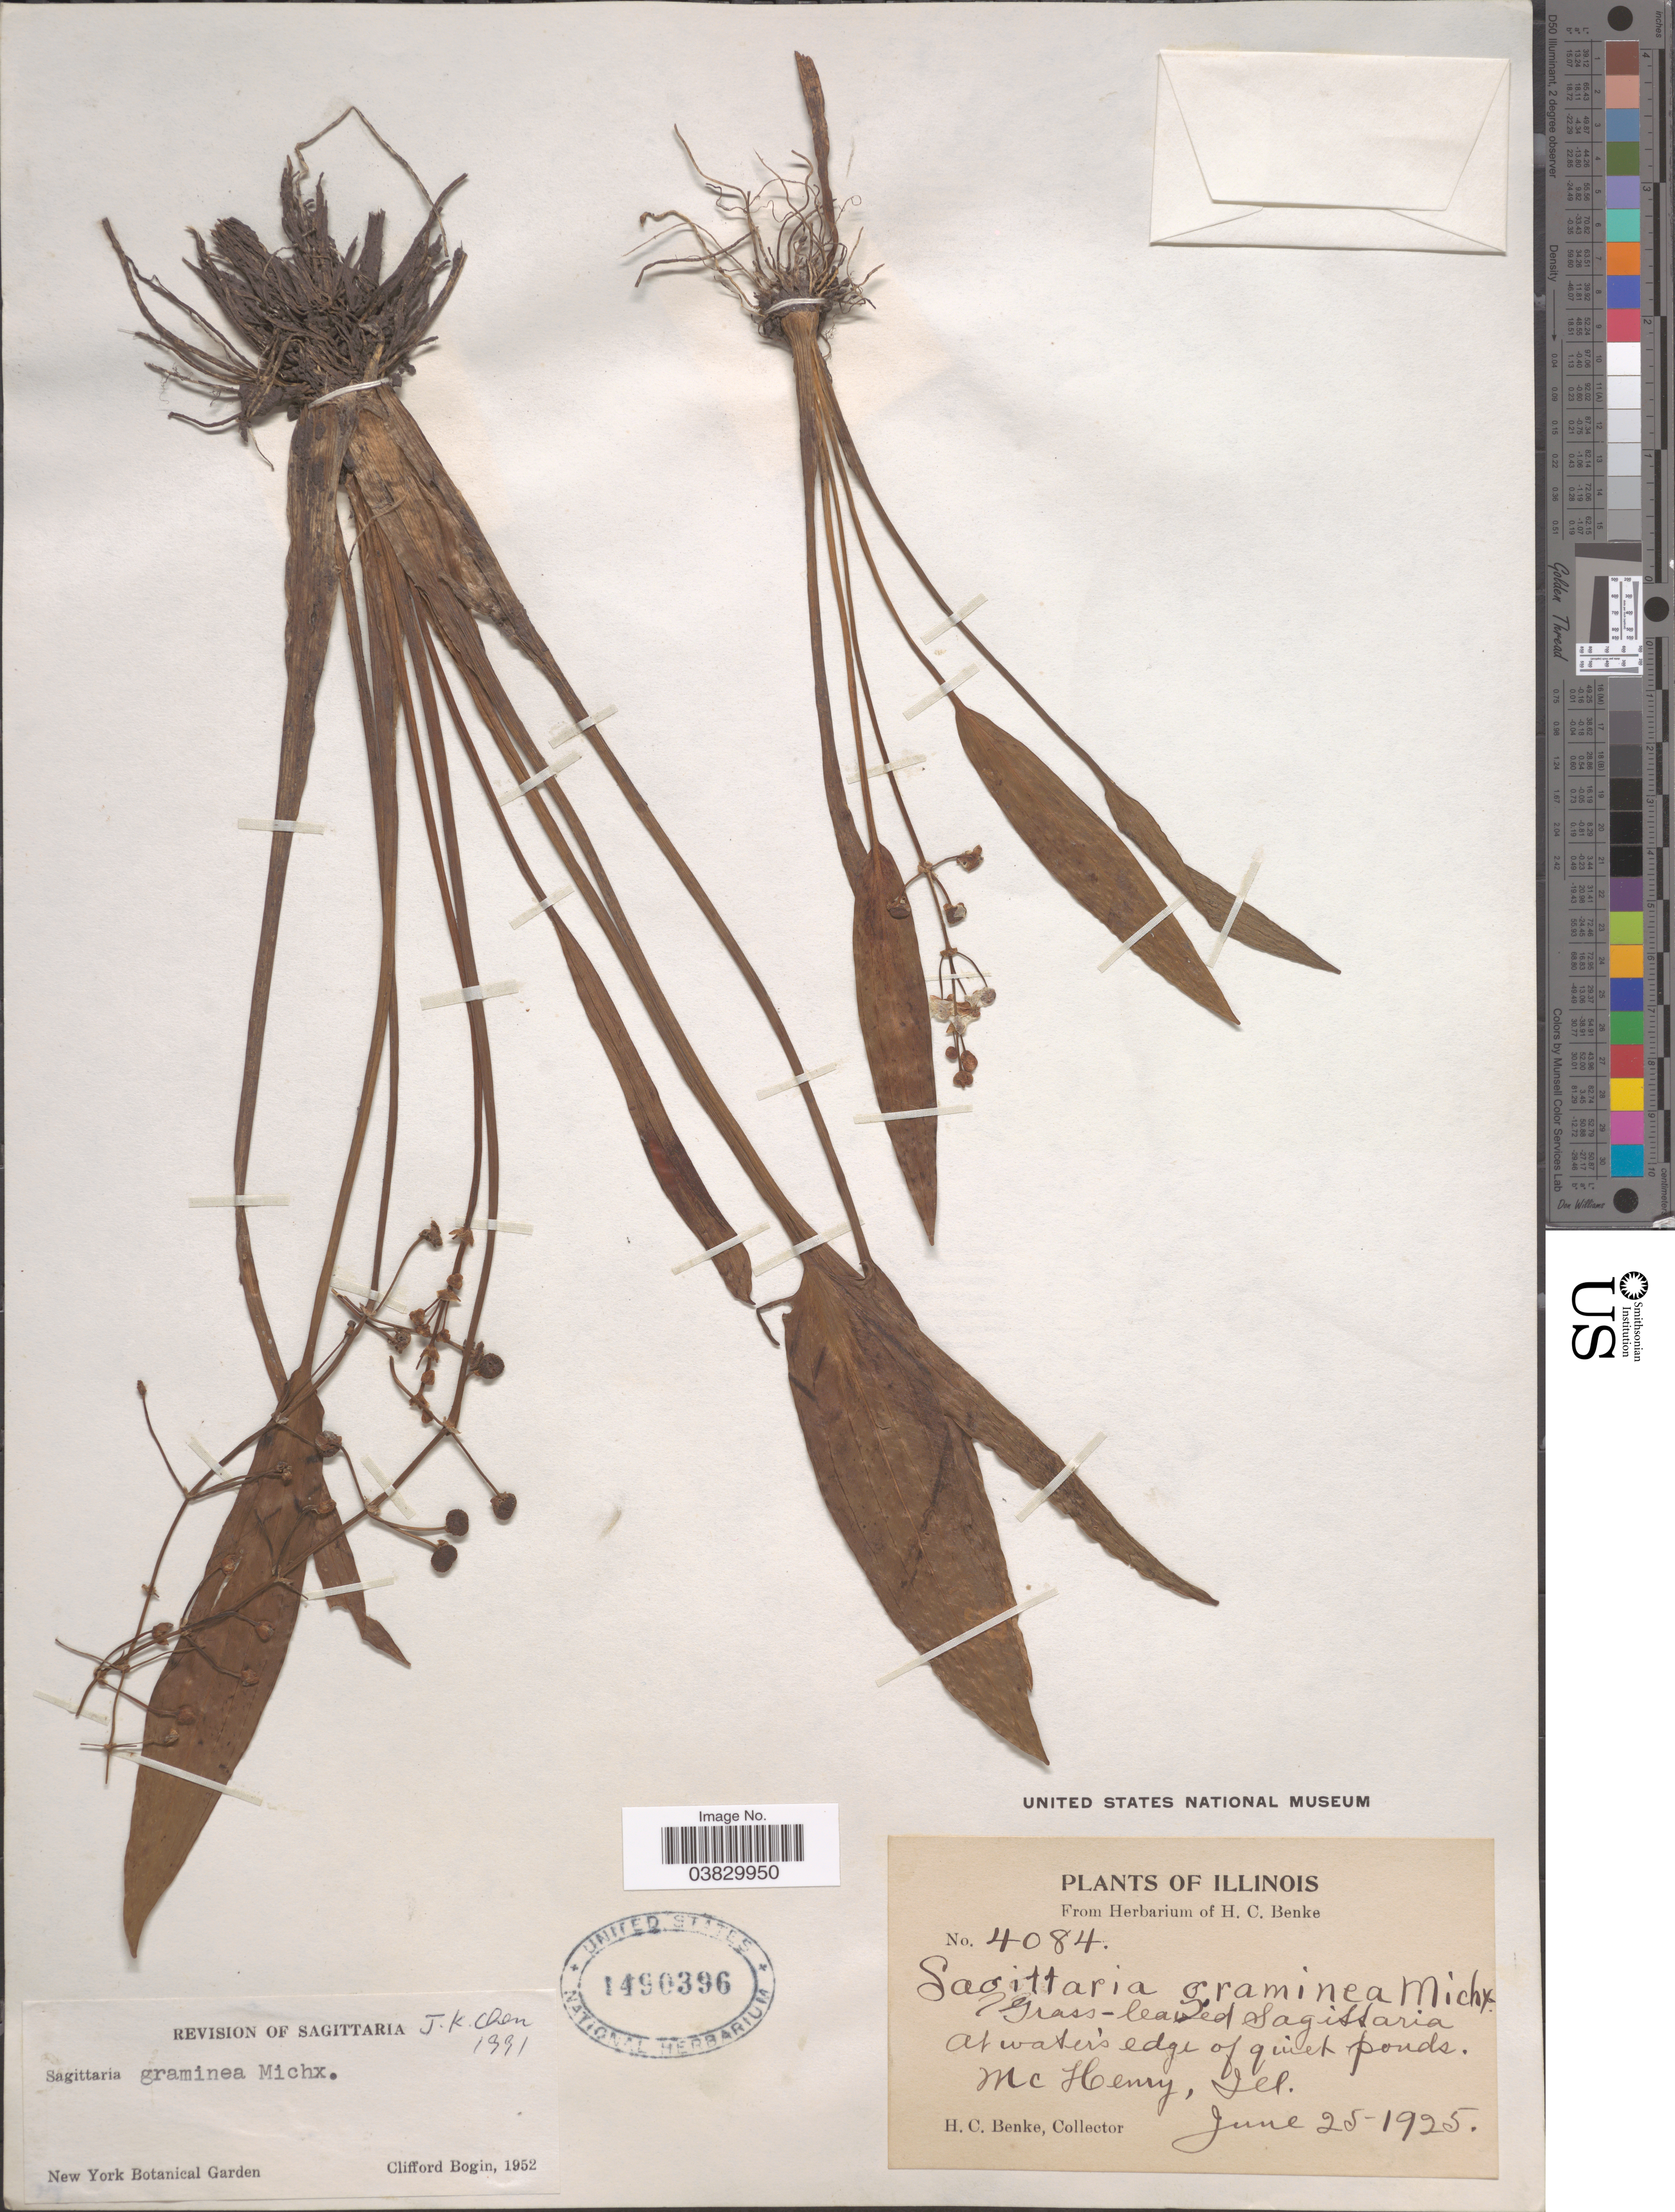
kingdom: Plantae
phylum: Tracheophyta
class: Liliopsida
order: Alismatales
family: Alismataceae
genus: Sagittaria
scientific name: Sagittaria graminea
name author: Michx.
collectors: H. Benke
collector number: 4084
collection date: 1925-06-25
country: United States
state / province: Illinois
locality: At water's edge of quiet ponds. McHenry.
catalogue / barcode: US 1490396